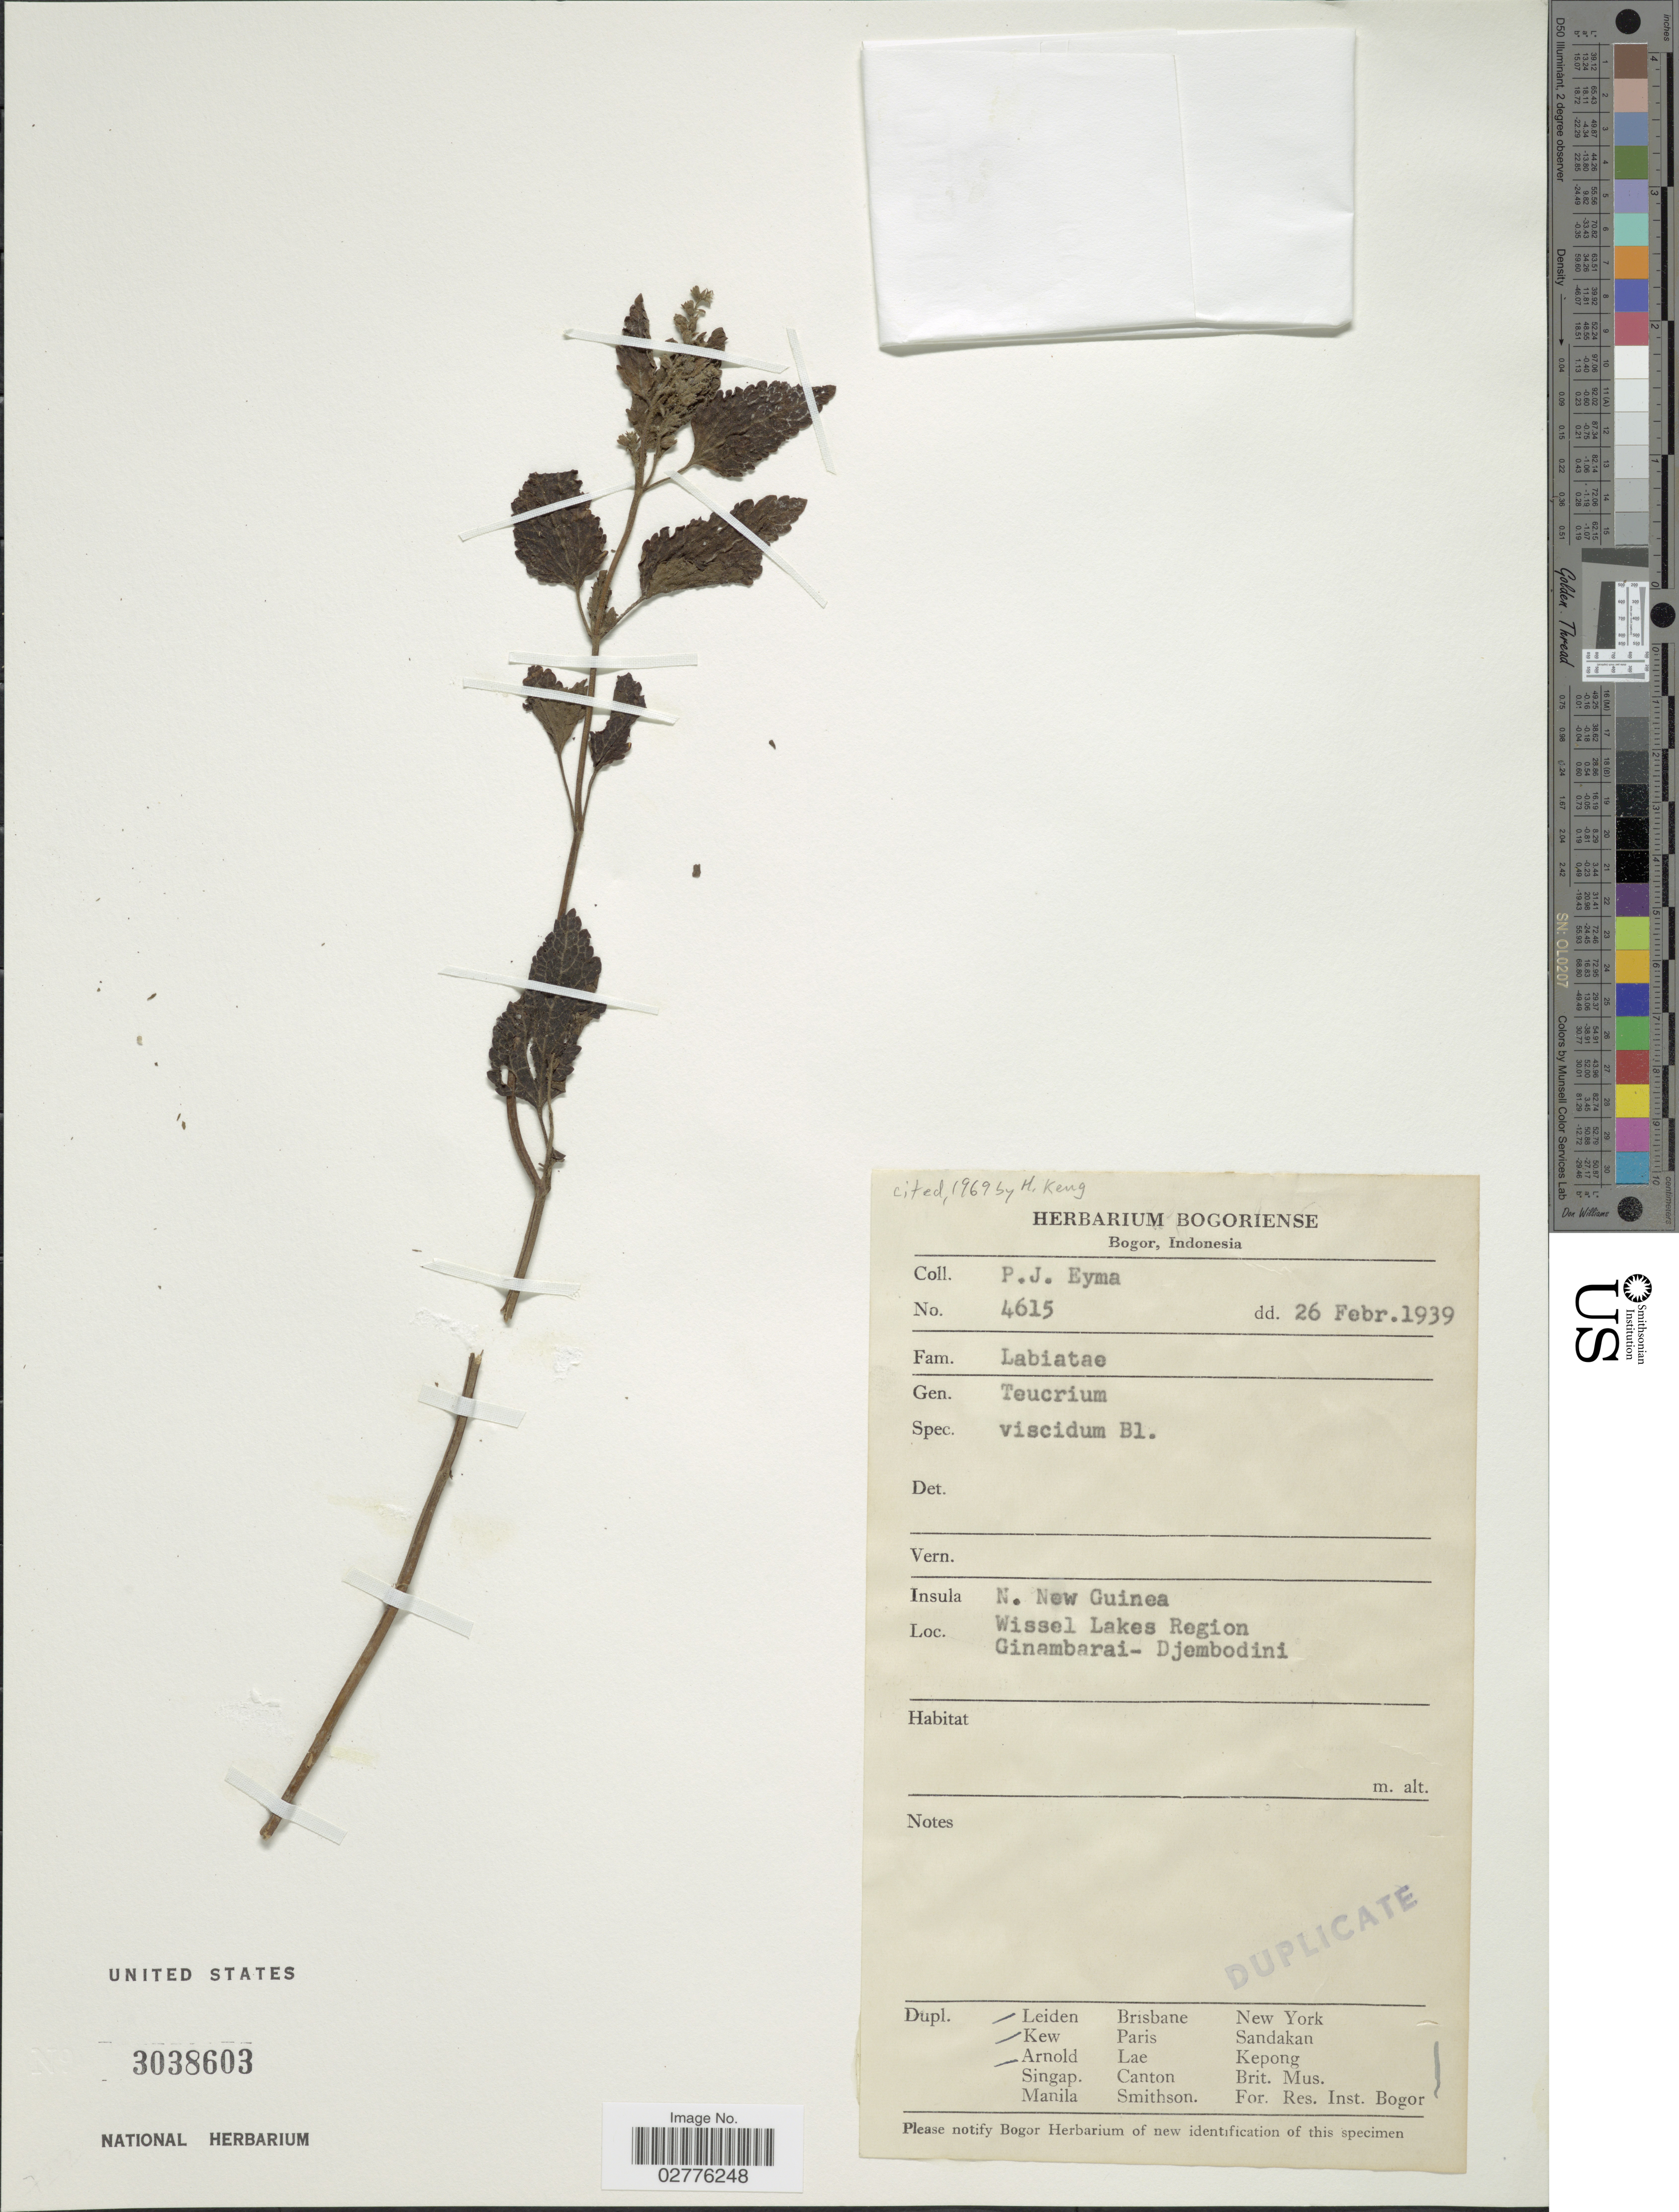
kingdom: Plantae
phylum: Tracheophyta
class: Magnoliopsida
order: Lamiales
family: Lamiaceae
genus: Teucrium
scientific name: Teucrium viscidum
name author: Blume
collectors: P. J. Eyma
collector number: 4615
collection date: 1939-02-26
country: Indonesia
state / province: Papua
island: New Guinea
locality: Insula N. New Guinea, Wissel Lakes Region, Ginambarai-Djembodini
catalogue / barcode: US 3038603